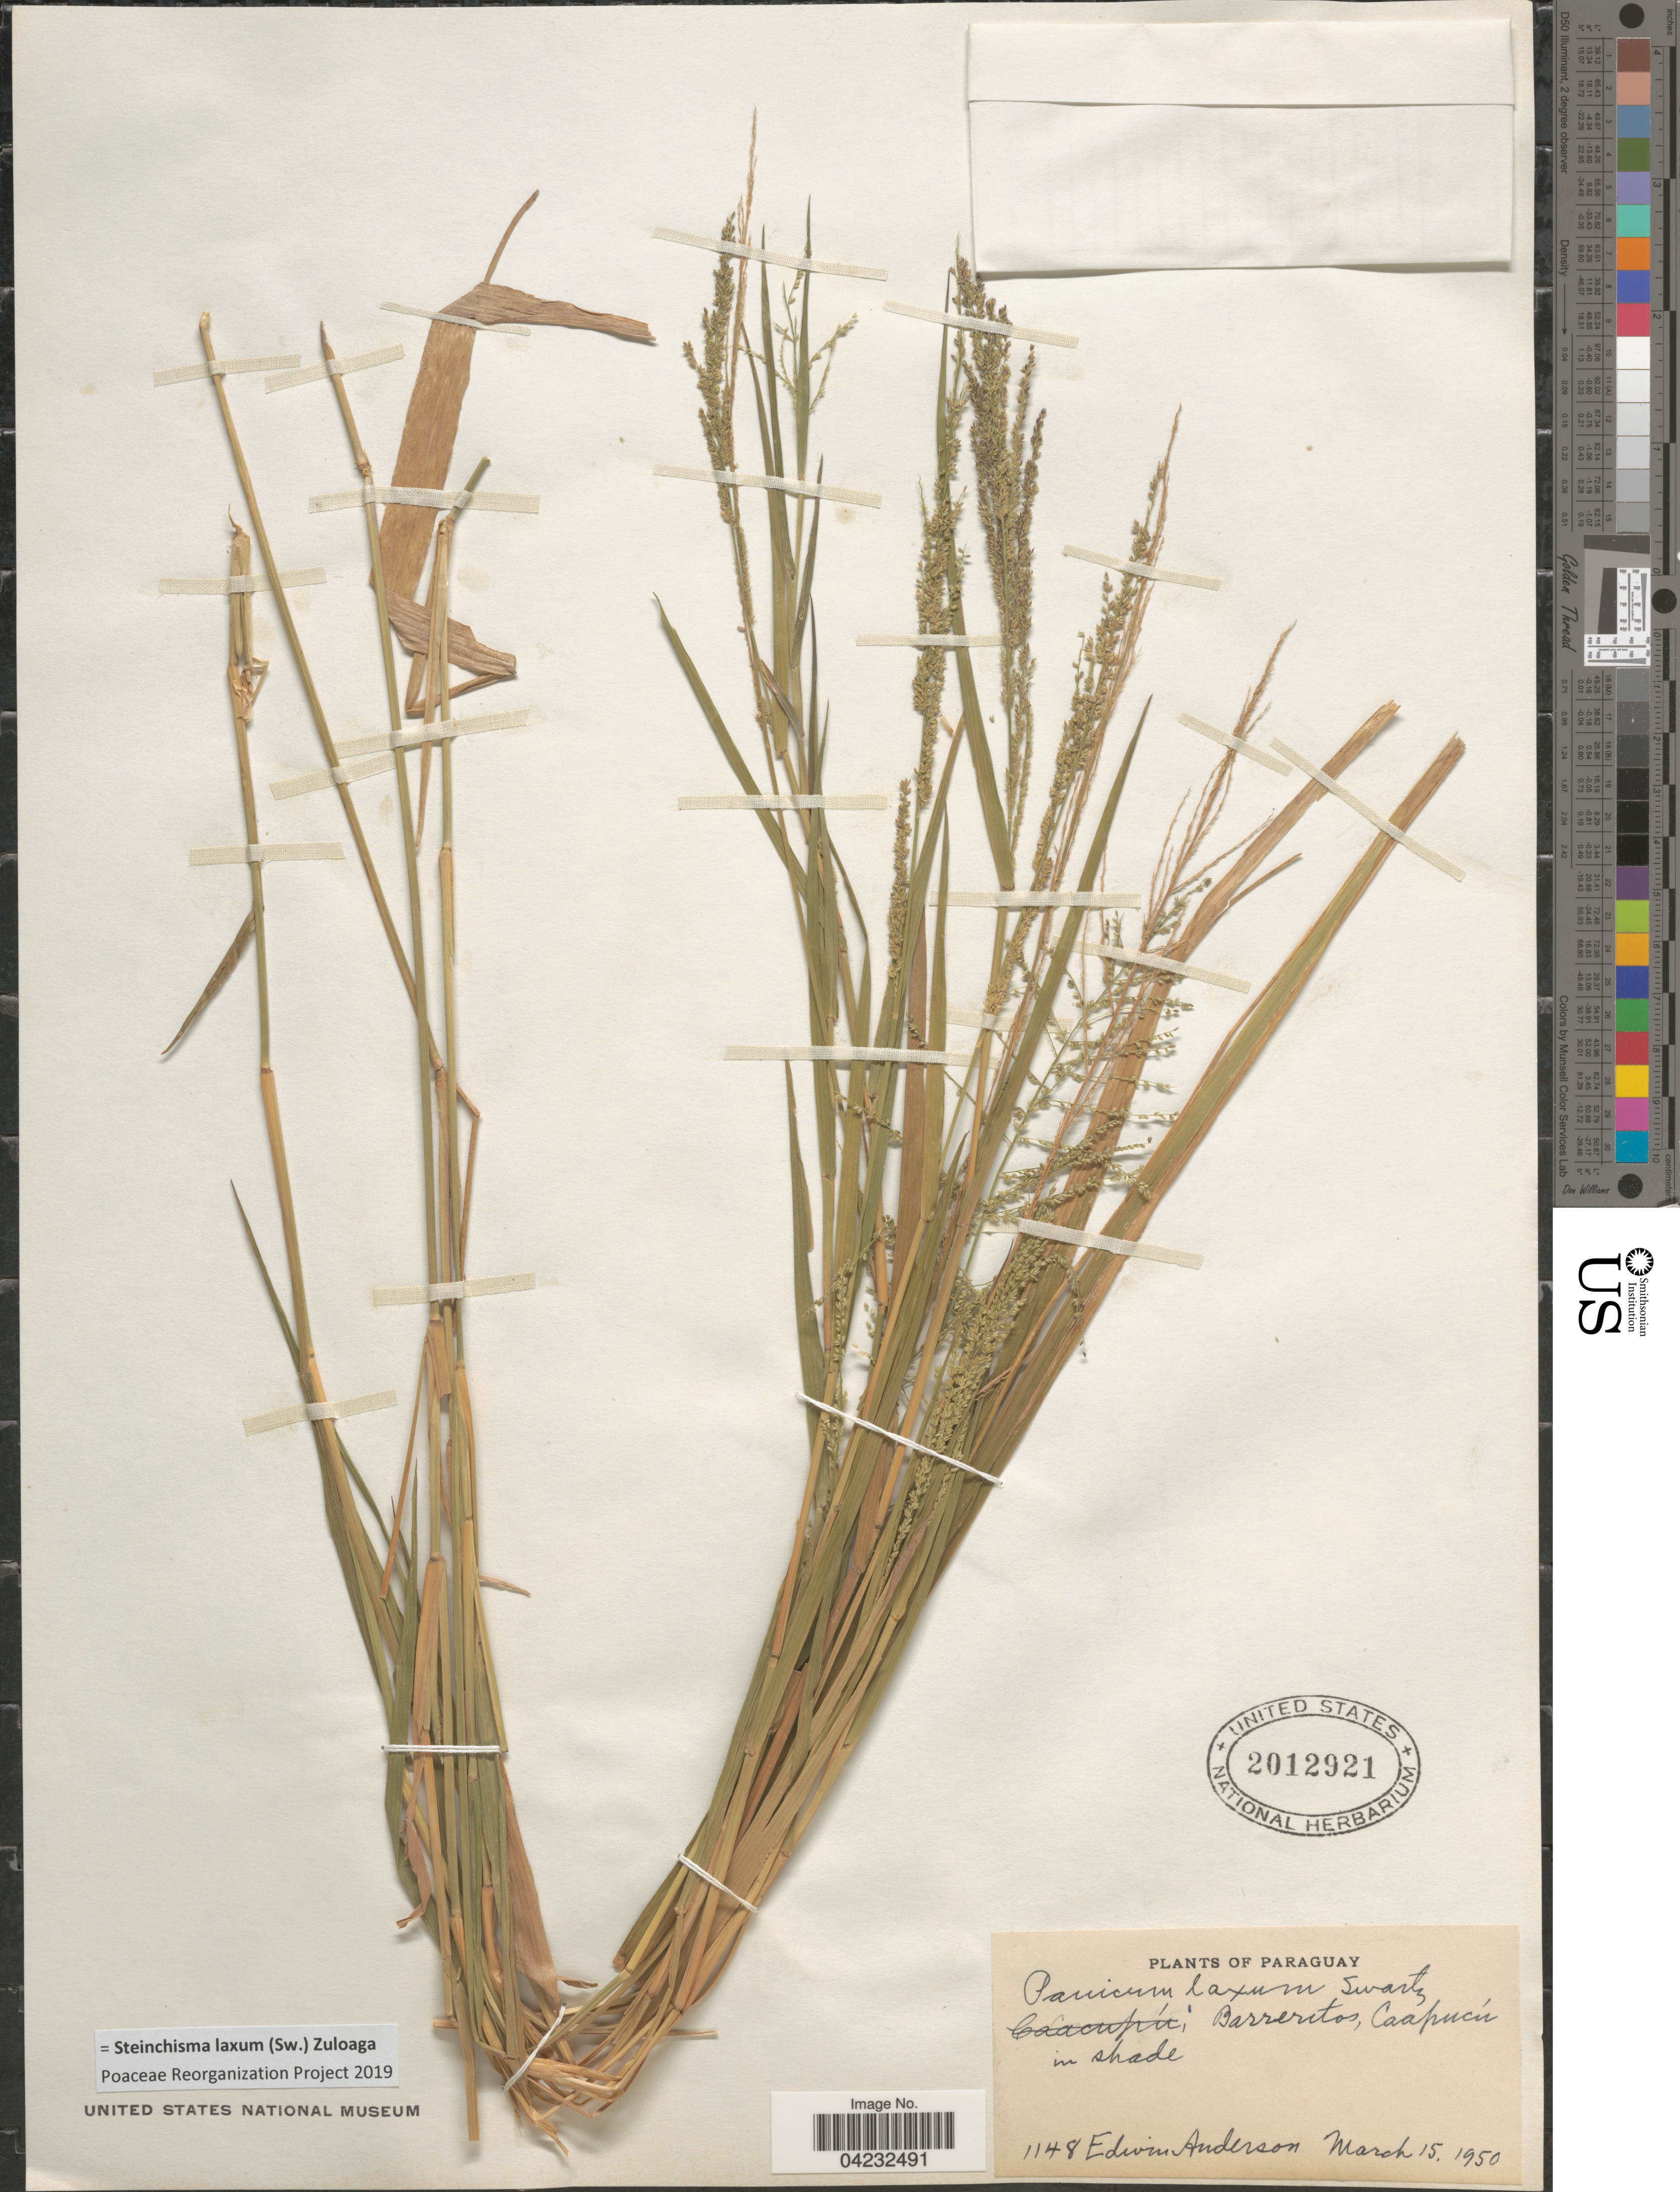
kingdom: Plantae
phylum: Tracheophyta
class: Liliopsida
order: Poales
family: Poaceae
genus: Steinchisma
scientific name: Steinchisma laxum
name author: (Sw.) Zuloaga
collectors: E. Anderson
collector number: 1148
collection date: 1950-03-15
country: Argentina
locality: Barreritos, Caapucú in shade.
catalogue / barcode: US 2012921